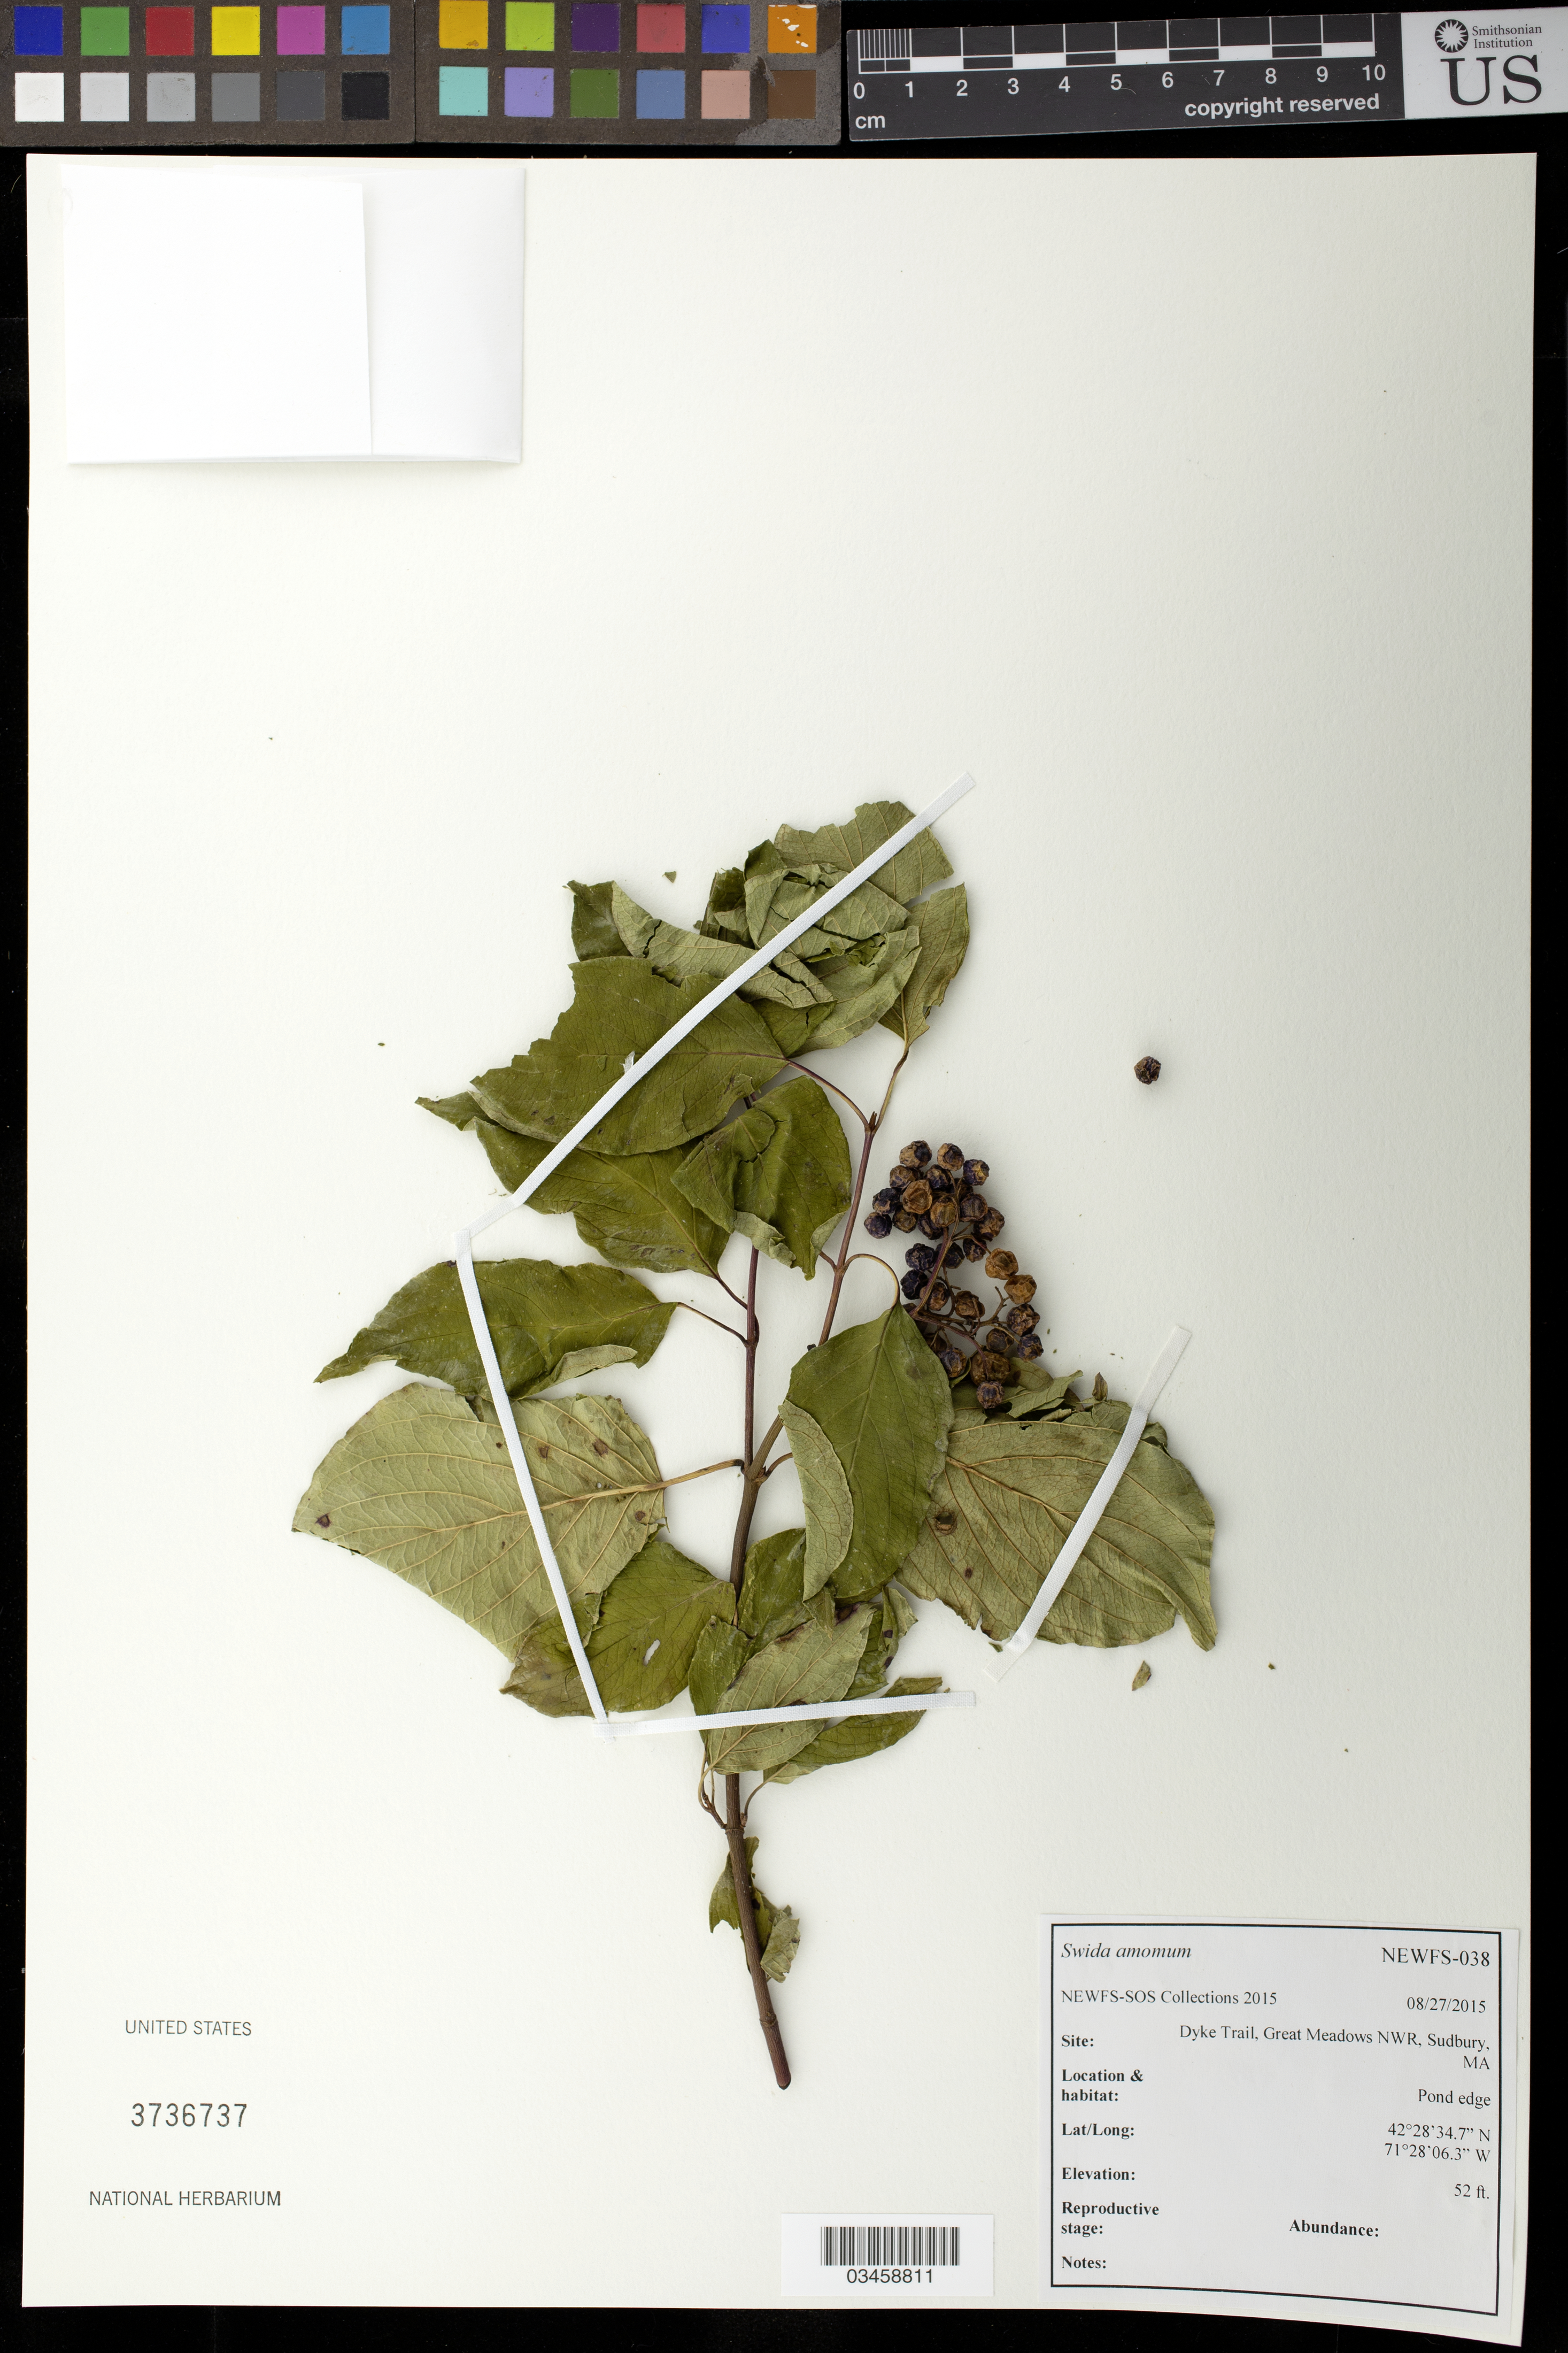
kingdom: Plantae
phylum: Tracheophyta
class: Magnoliopsida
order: Cornales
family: Cornaceae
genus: Swida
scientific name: Swida amomum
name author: (Mill.) Small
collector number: NEWFS-038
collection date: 2015-08-27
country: United States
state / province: Massachusetts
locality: Dyke Trail, Great Meadows NWR, Sudbury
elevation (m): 52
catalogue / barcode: US 3736737